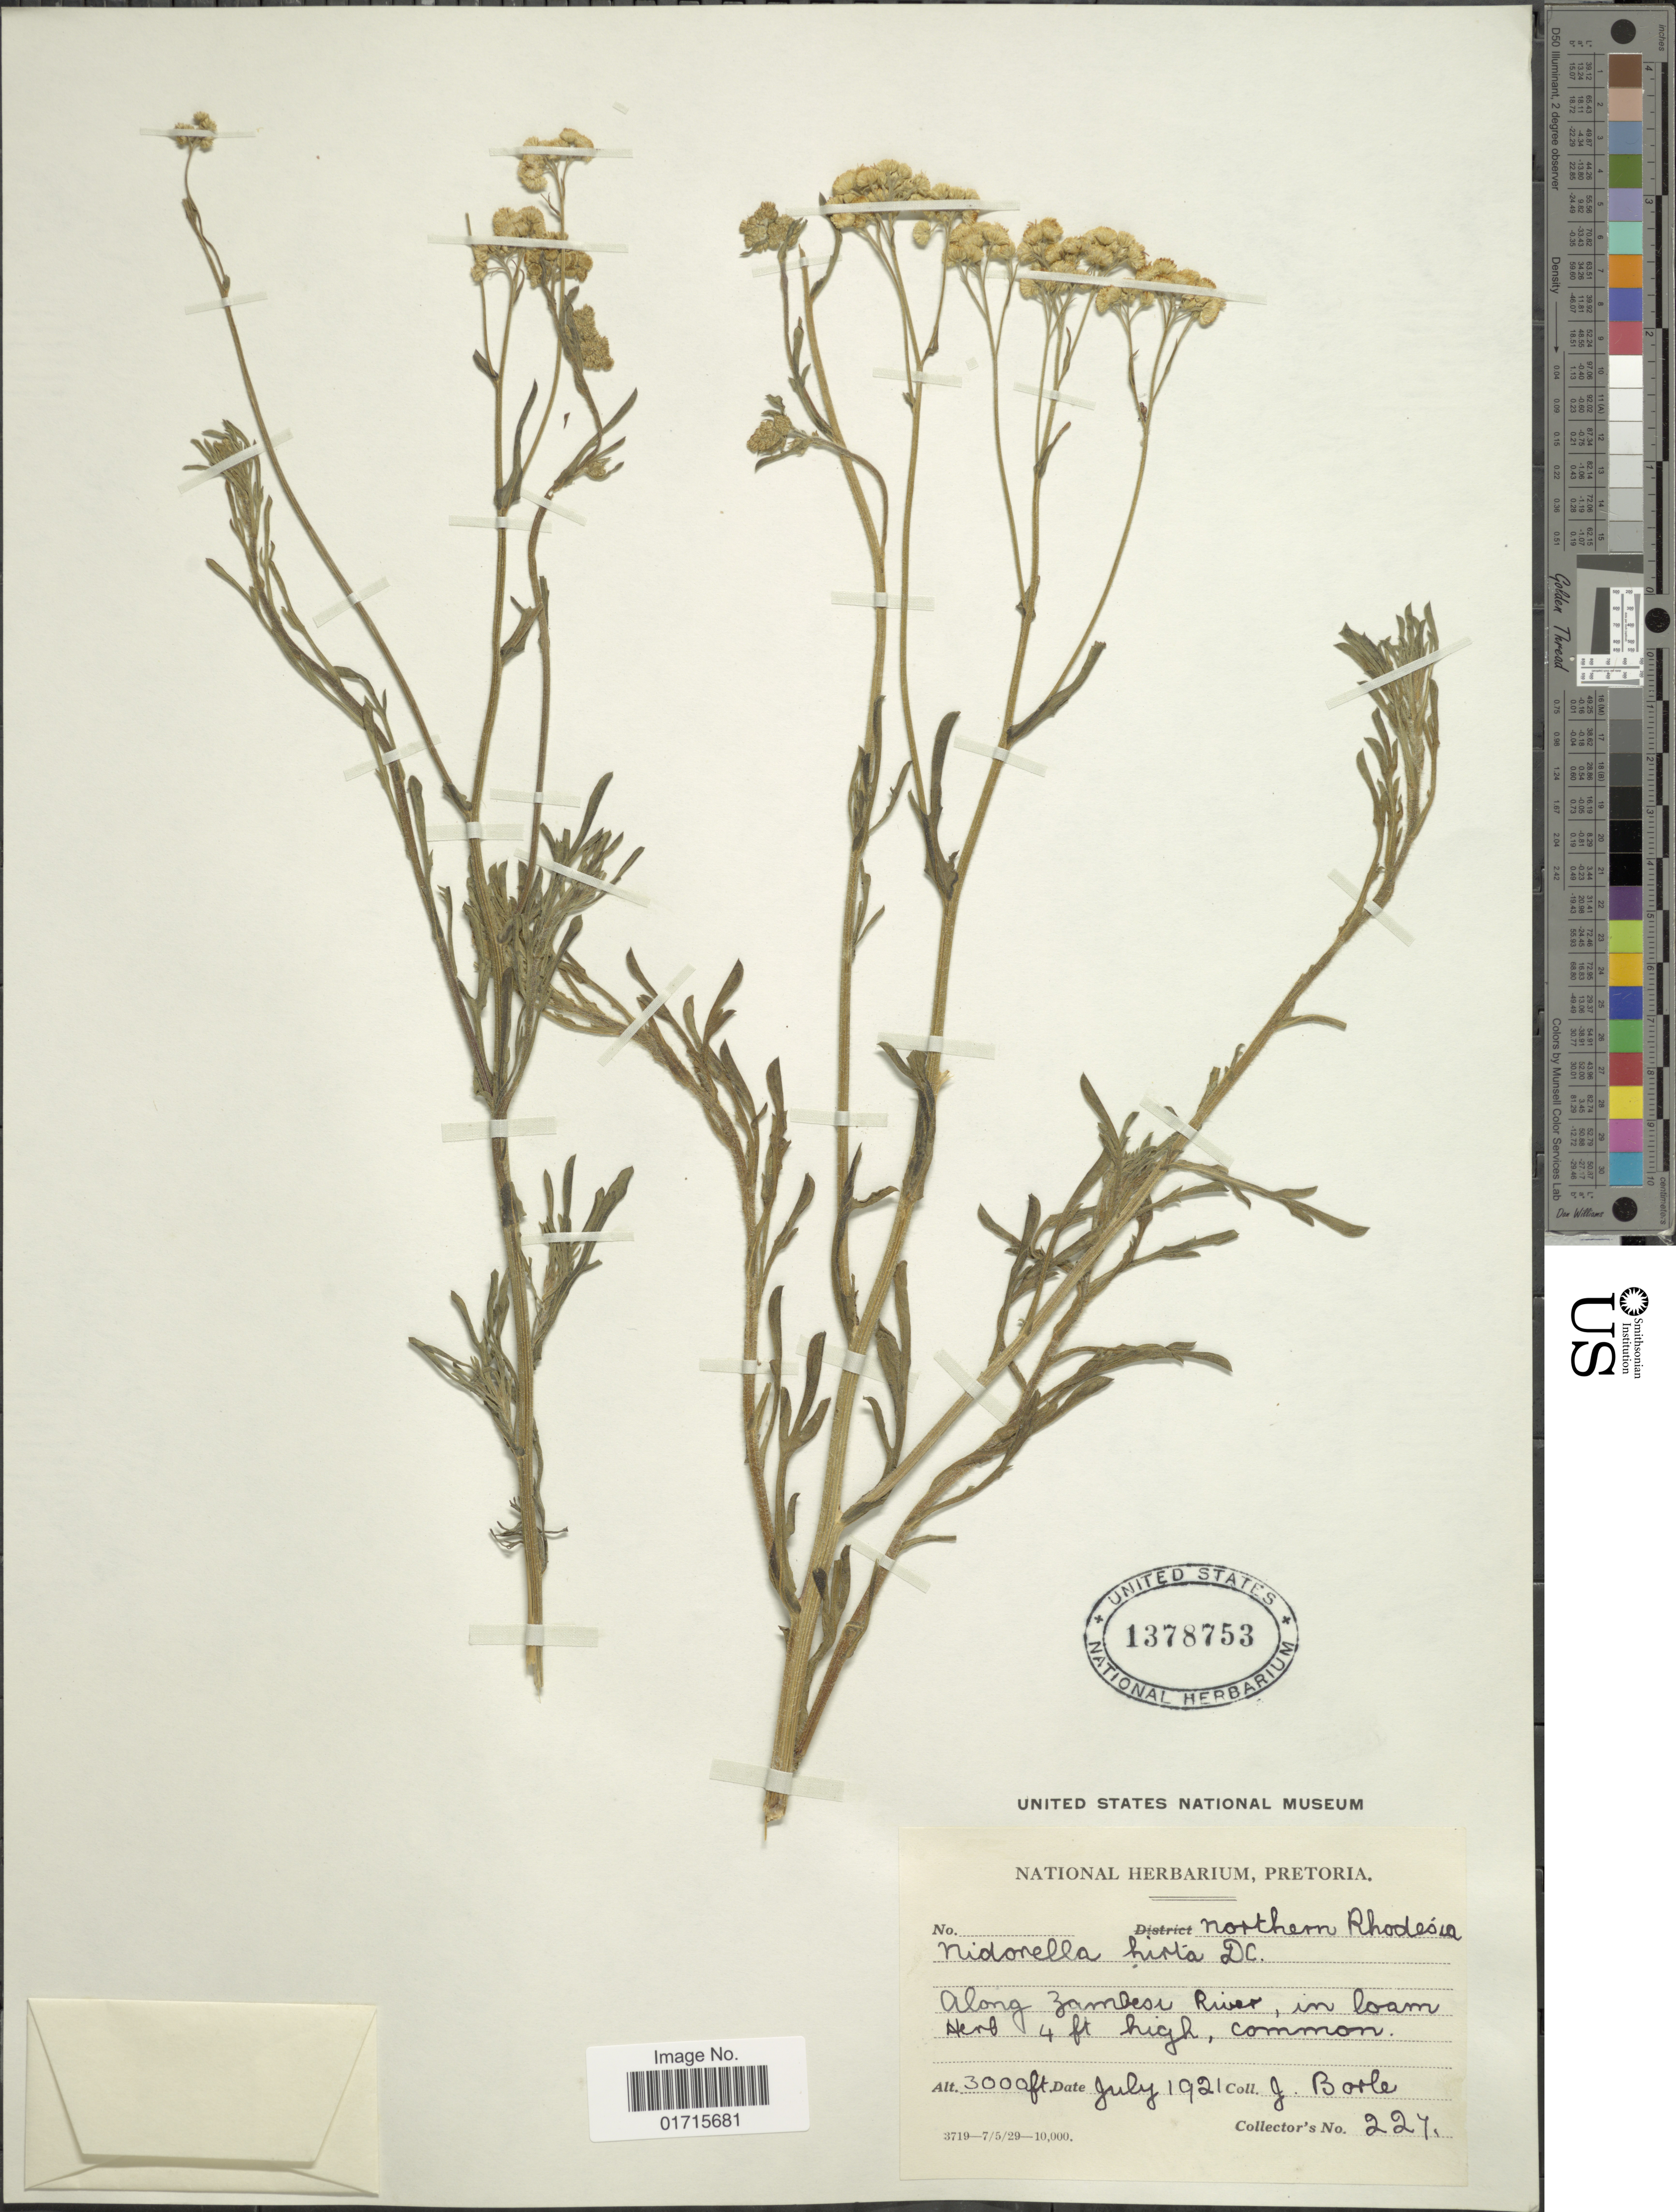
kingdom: Plantae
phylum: Tracheophyta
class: Magnoliopsida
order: Asterales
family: Asteraceae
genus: Nidorella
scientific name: Nidorella hirta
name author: DC.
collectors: J. Borle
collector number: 227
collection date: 1921-07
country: Zambia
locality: Along Zambesi River, Northern Rhodesia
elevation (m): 914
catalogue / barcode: US 1378753